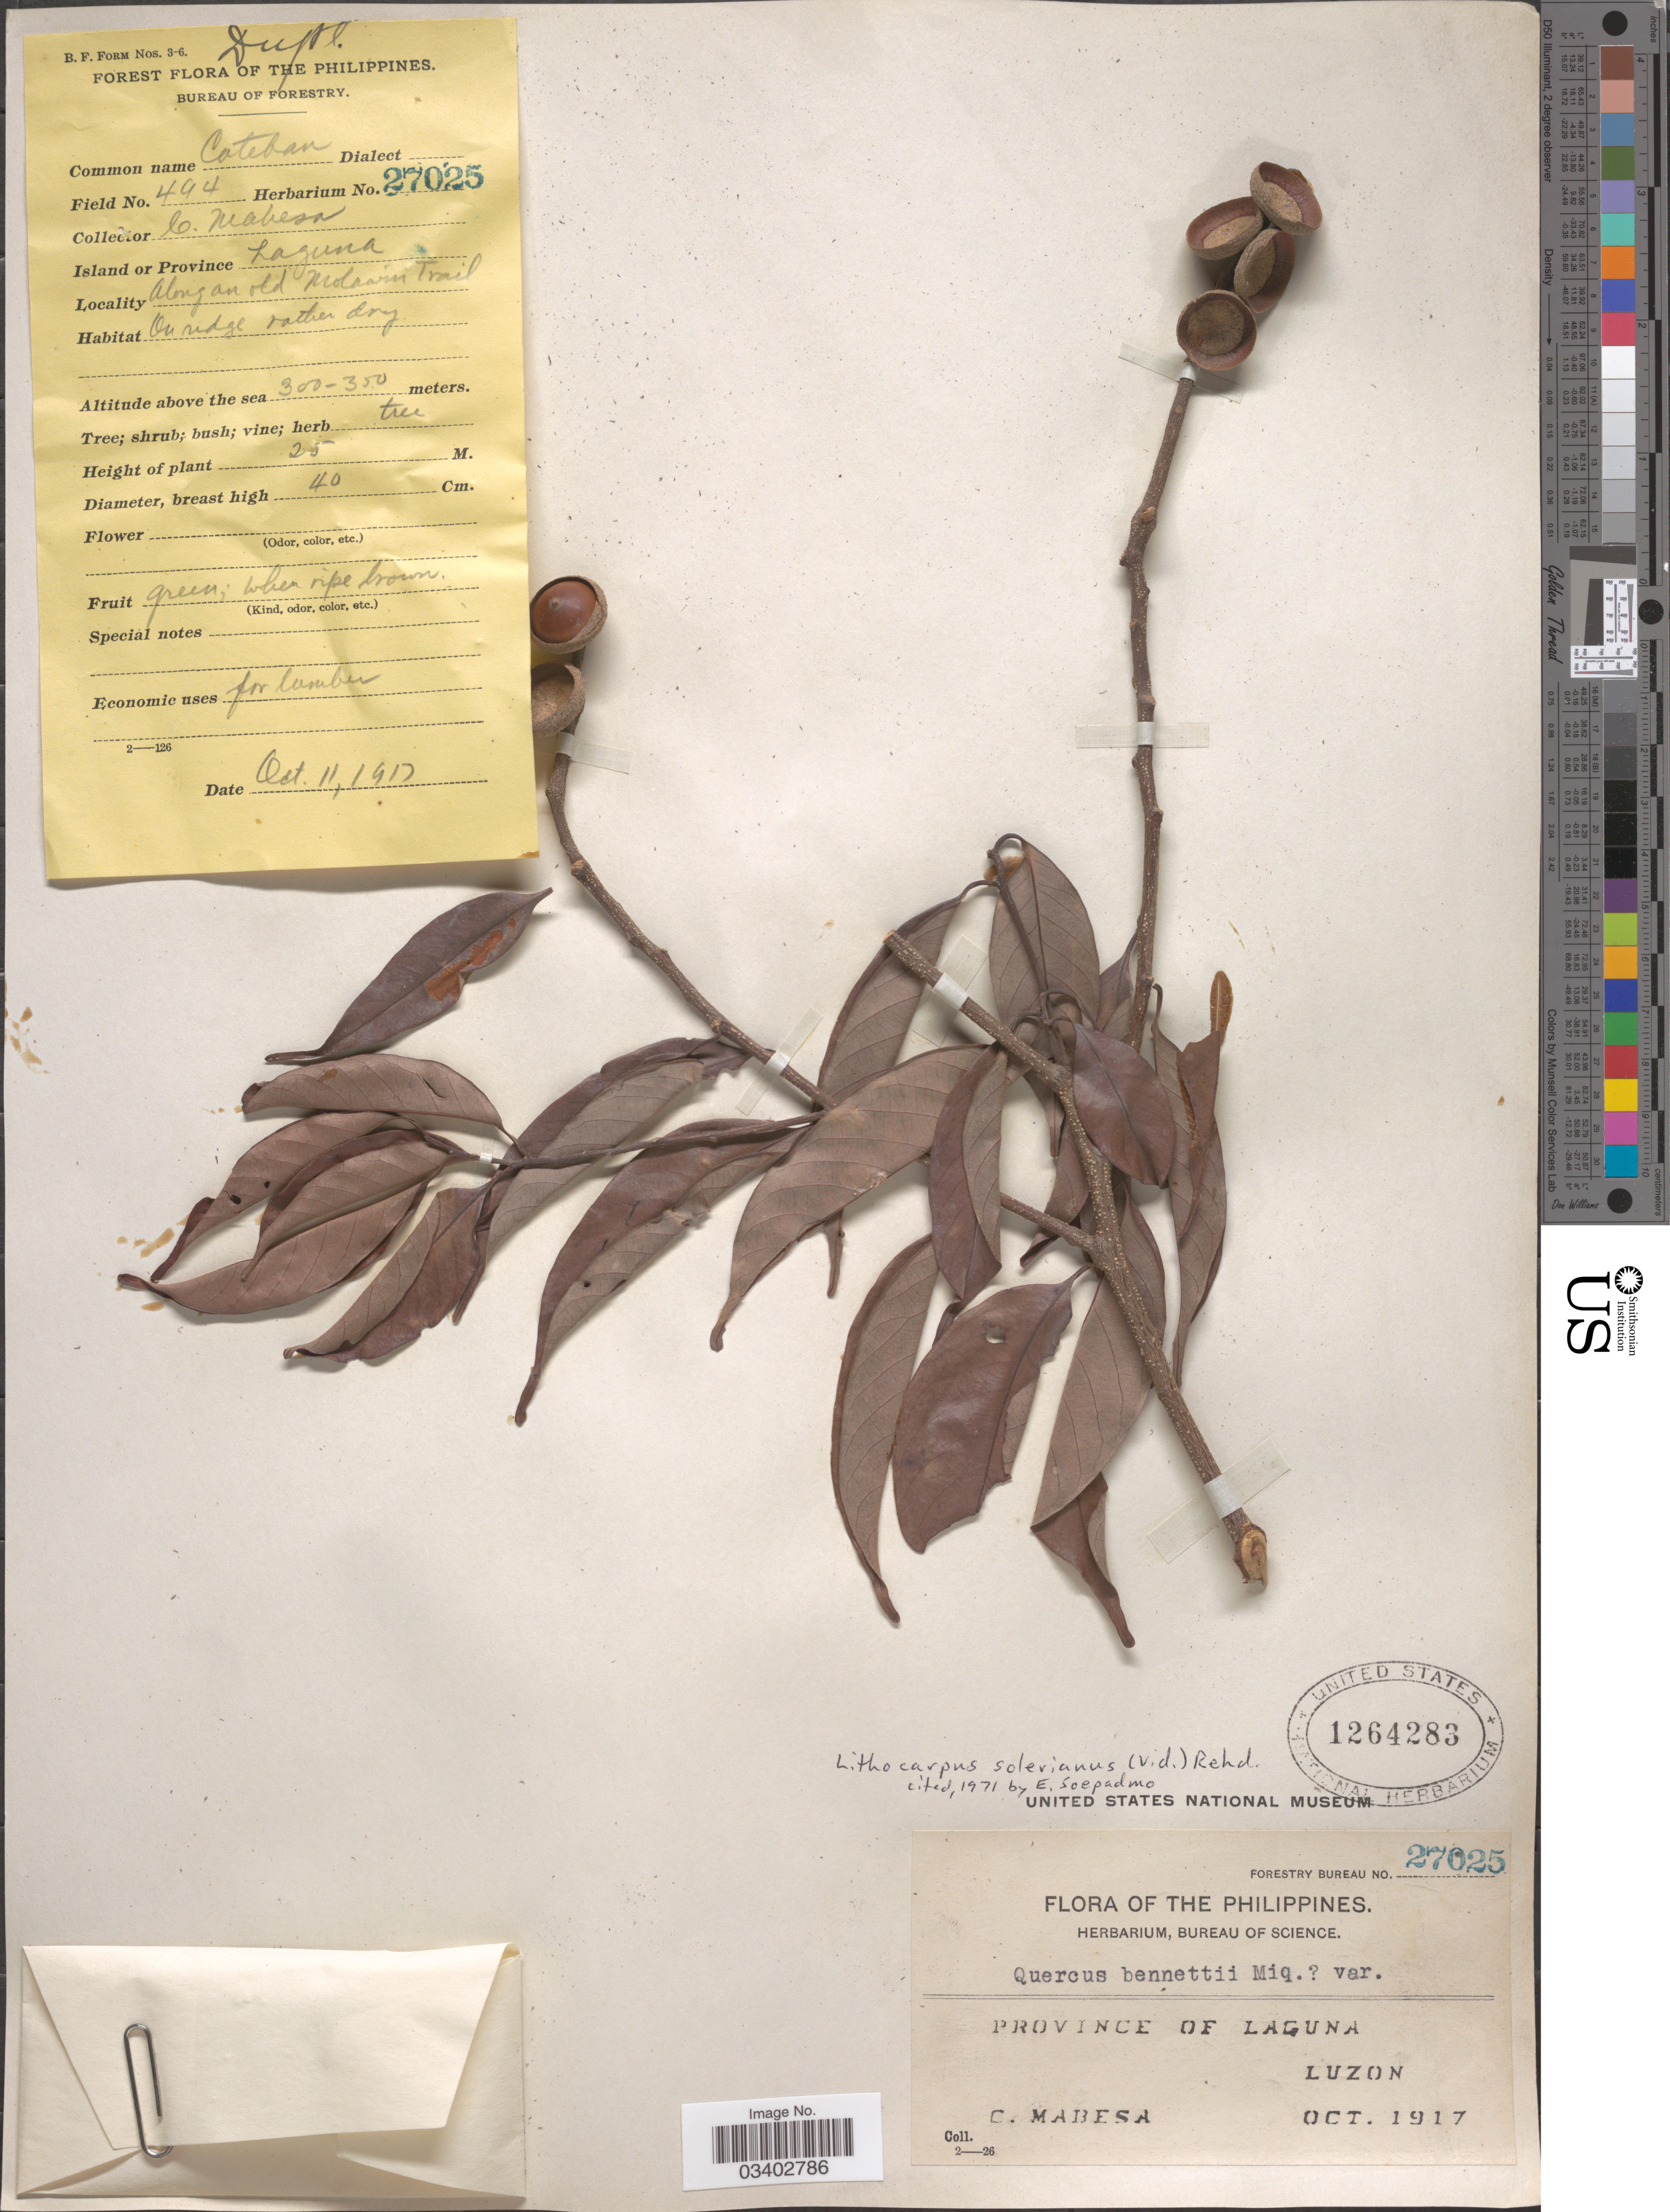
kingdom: Plantae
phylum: Tracheophyta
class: Magnoliopsida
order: Fagales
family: Fagaceae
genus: Lithocarpus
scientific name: Lithocarpus solerianus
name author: (Vidal) Rehder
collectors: C. Mabesa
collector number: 404/Forestry Bureau 27025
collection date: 1917-10-11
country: Philippines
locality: Province of Laguna. Along an old Molawin Trail. Luzon.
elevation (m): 300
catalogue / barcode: US 1264283